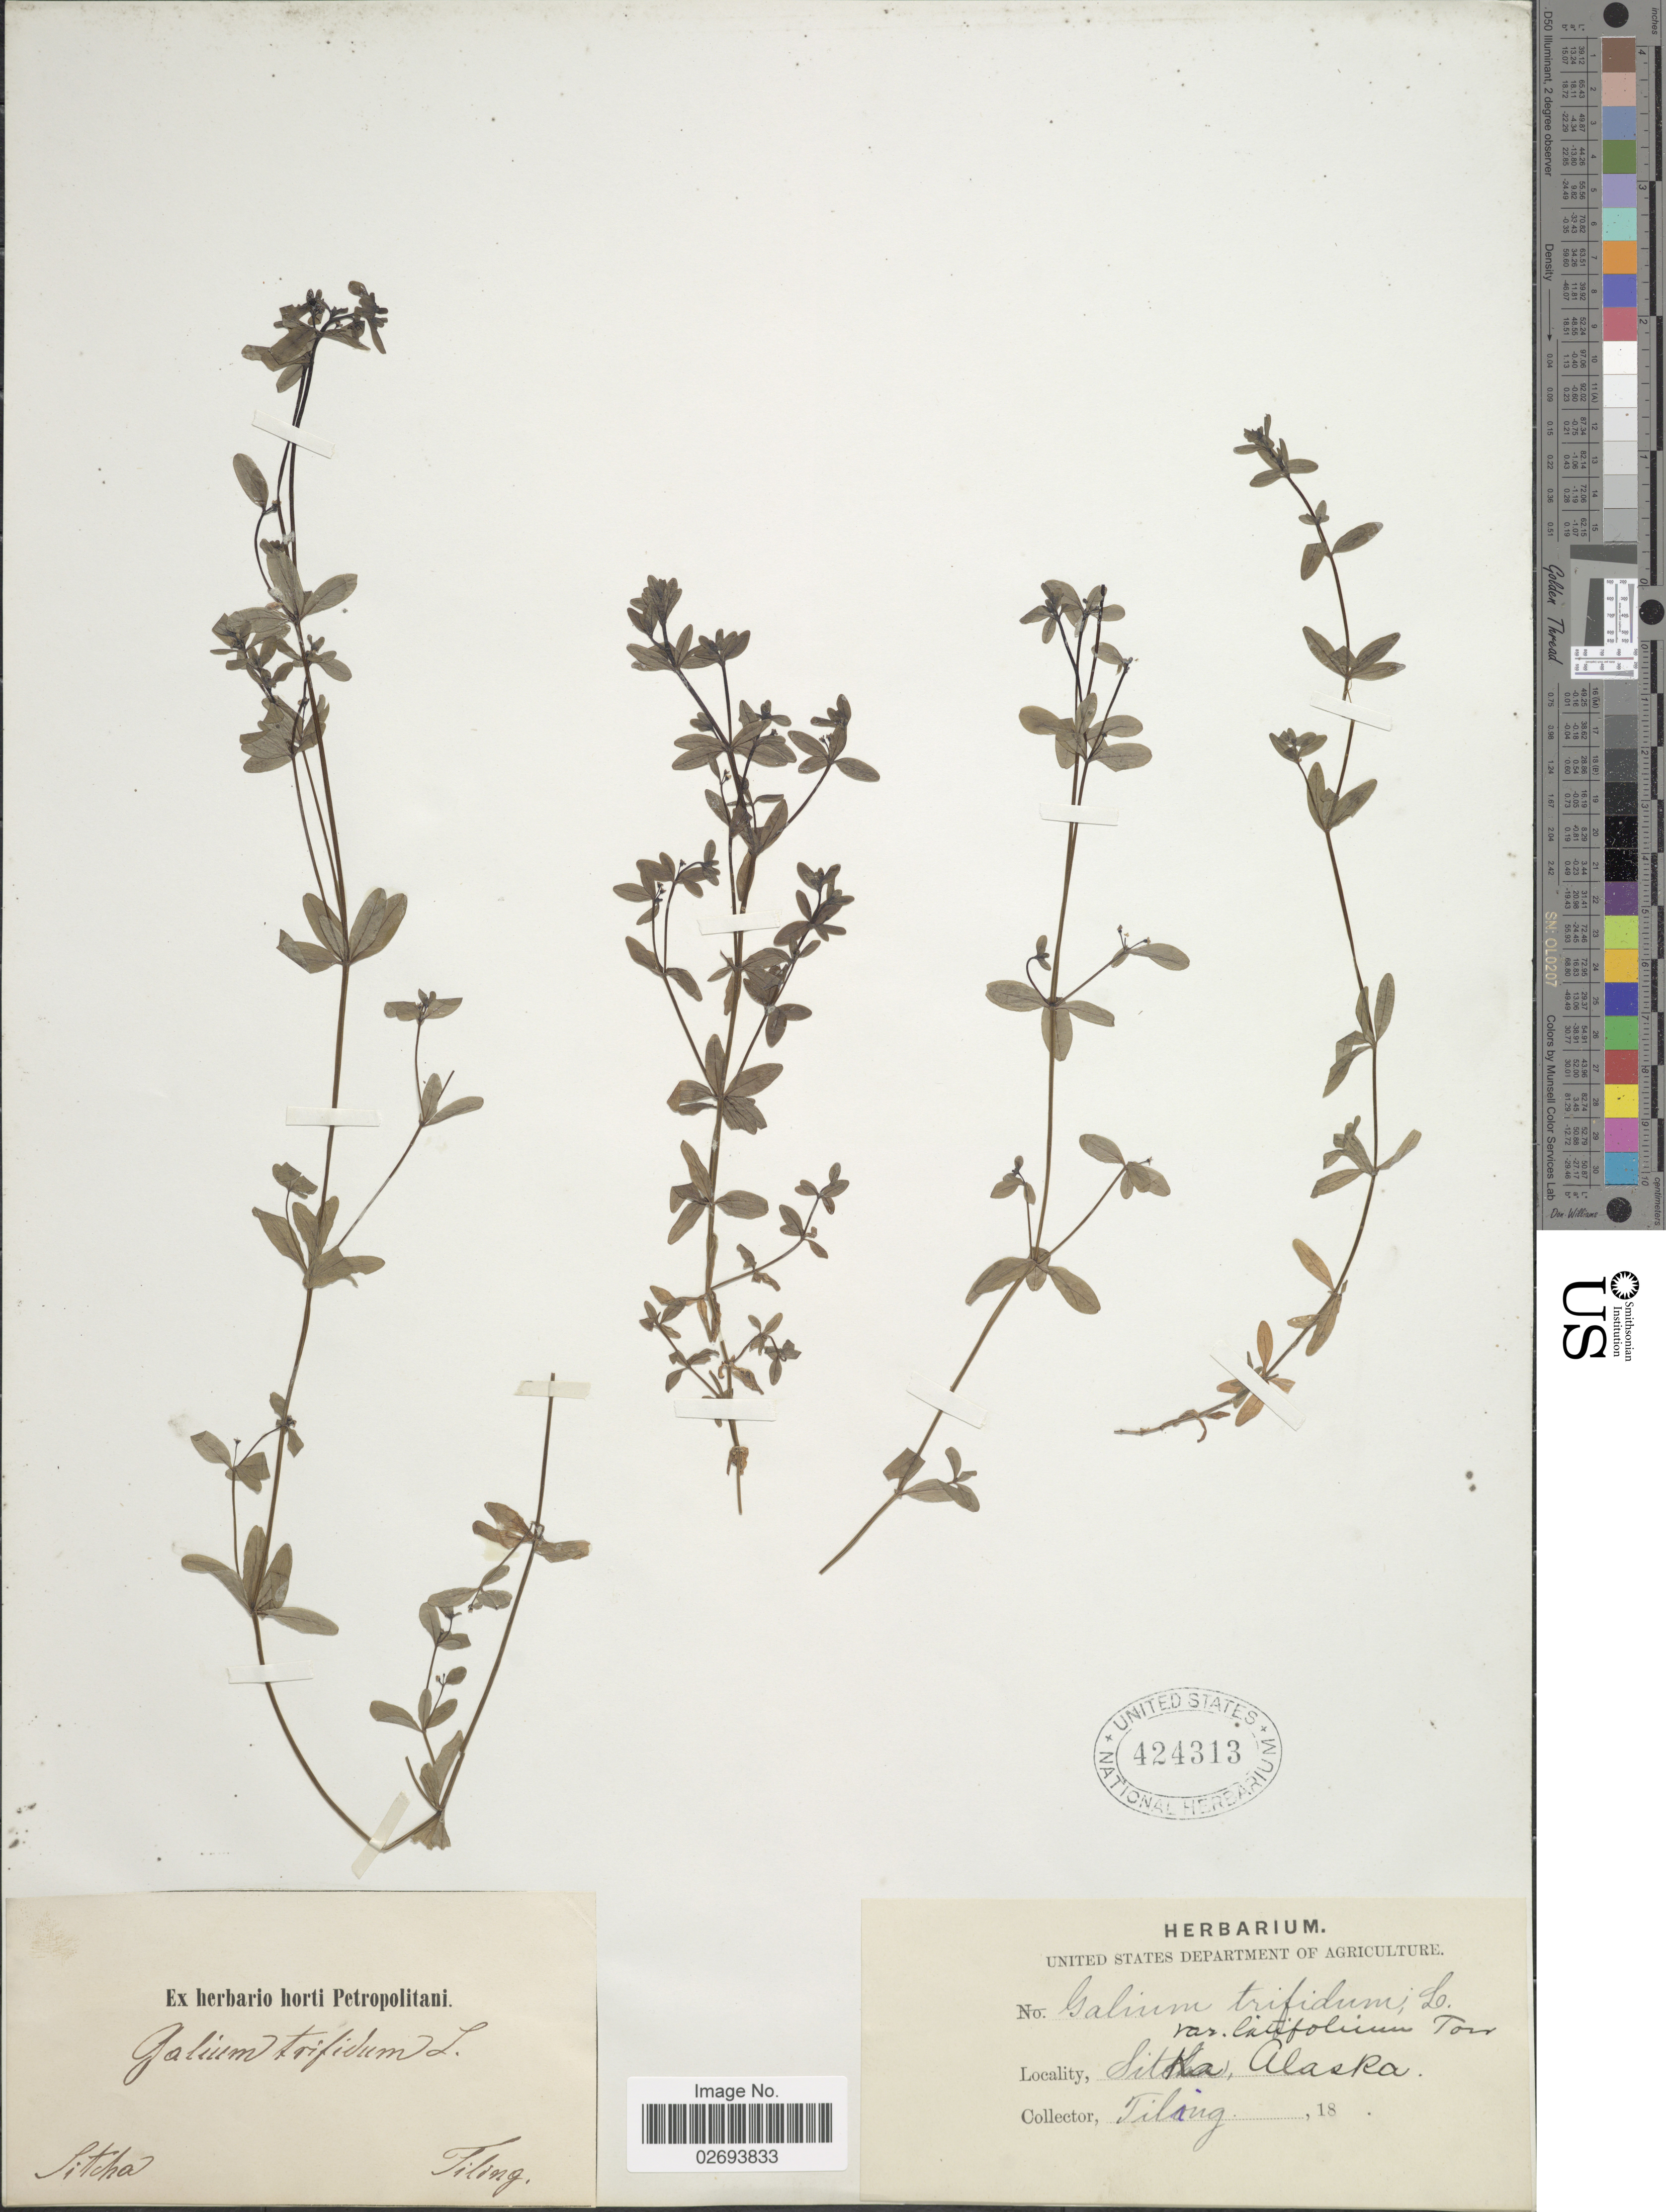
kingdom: Plantae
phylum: Tracheophyta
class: Magnoliopsida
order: Gentianales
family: Rubiaceae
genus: Galium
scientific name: Galium trifidum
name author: L.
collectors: -. Tiling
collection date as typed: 18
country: United States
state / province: Alaska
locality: Sitcha [Sitka]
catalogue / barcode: US 424313